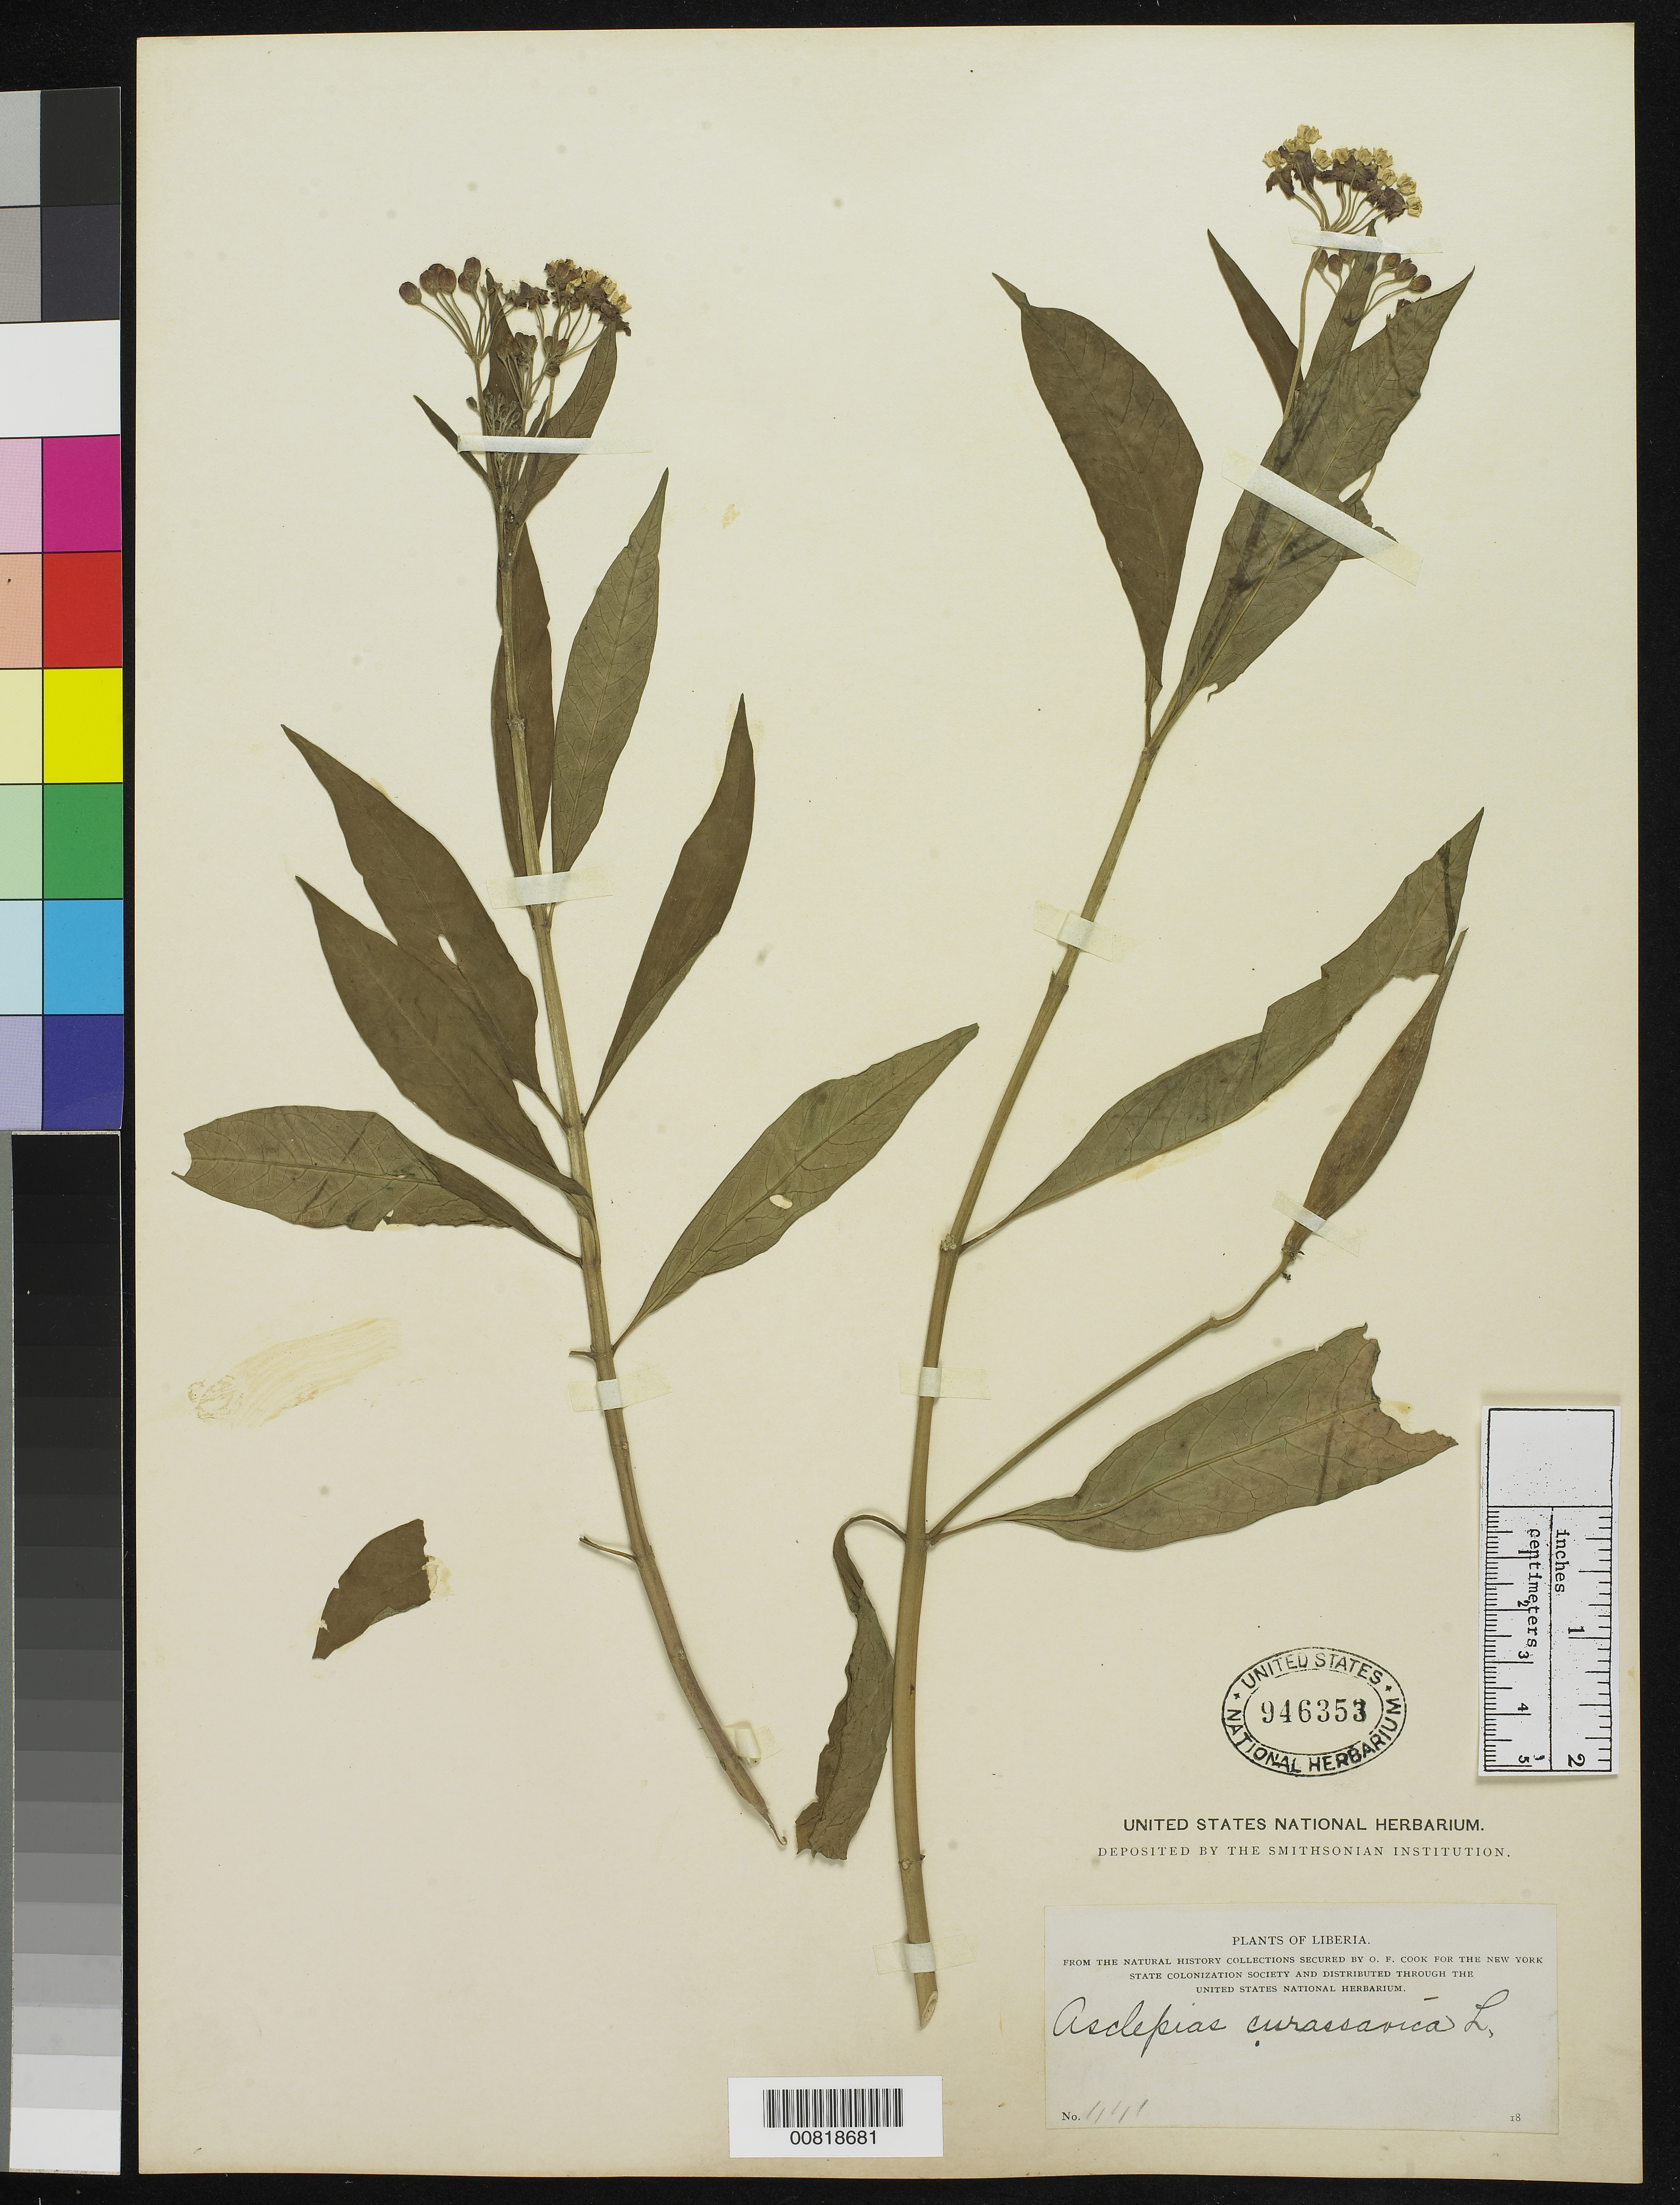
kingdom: Plantae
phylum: Tracheophyta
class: Magnoliopsida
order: Gentianales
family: Apocynaceae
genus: Asclepias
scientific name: Asclepias curassavica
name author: L.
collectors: O. F. Cook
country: Liberia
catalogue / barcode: US 946353